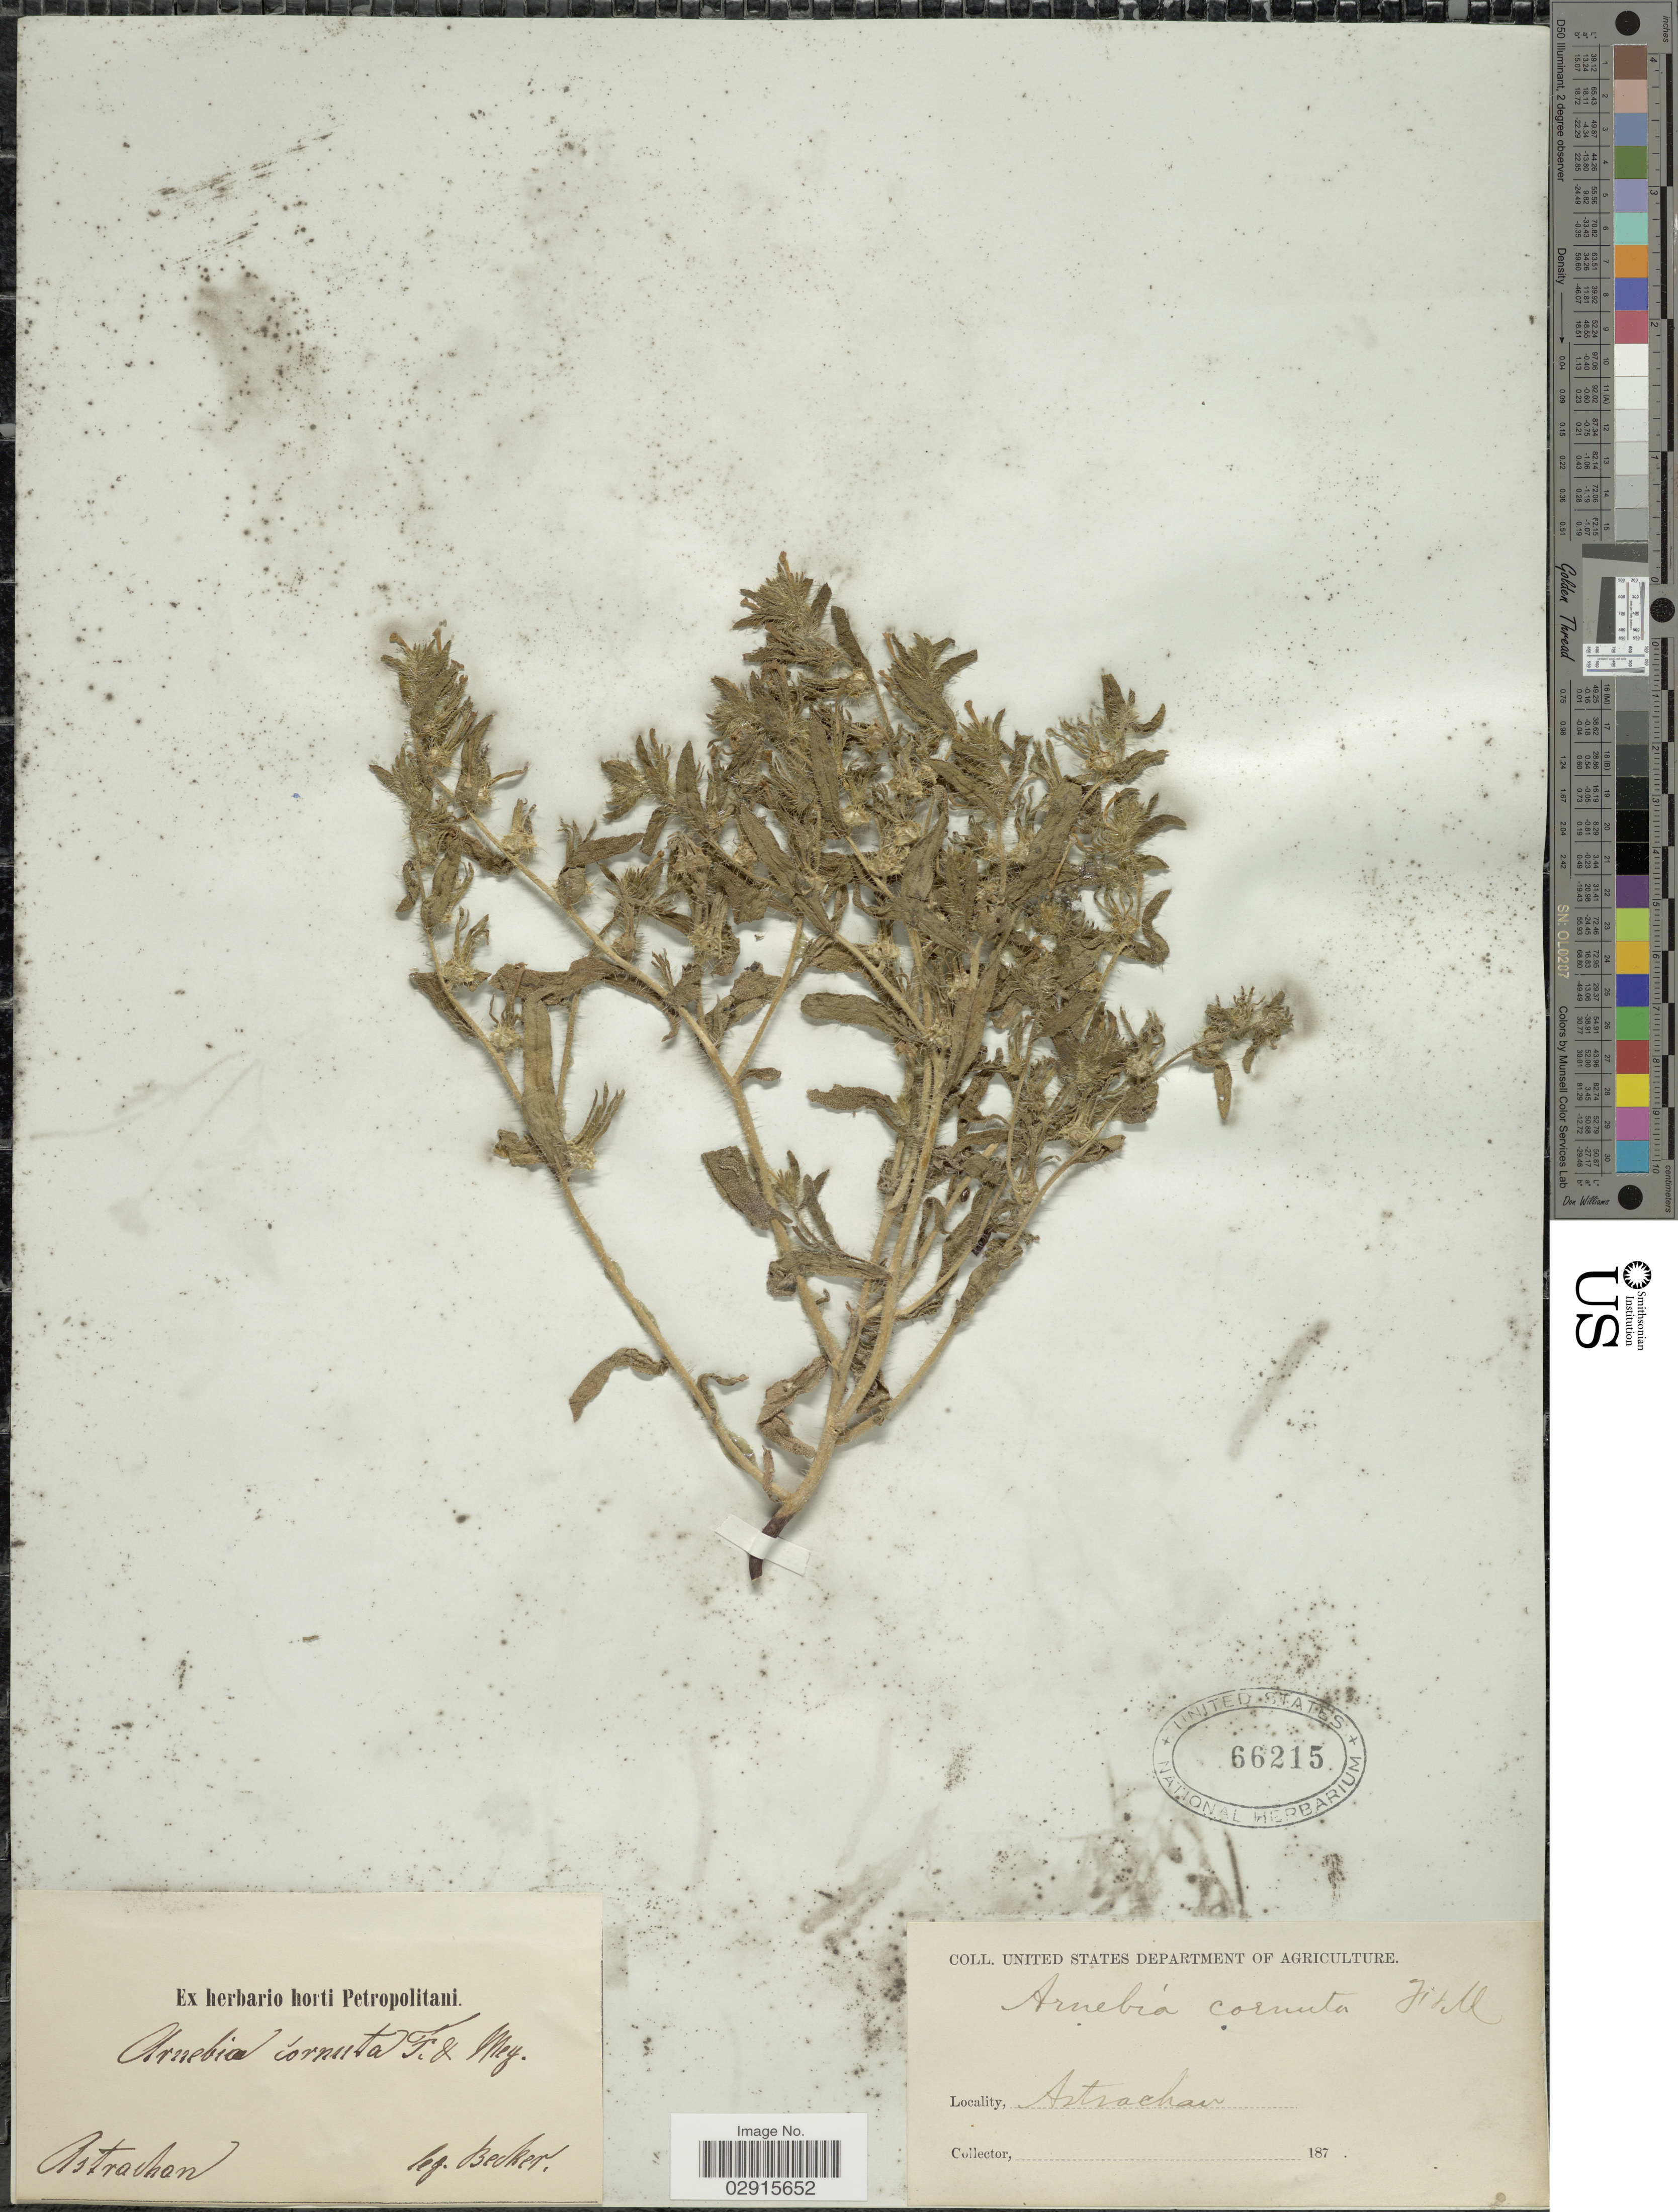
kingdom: Plantae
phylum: Tracheophyta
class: Magnoliopsida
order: Boraginales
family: Boraginaceae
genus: Arnebia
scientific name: Arnebia cornuta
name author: (Ledeb.) Fisch. & C.A. Mey.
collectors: -. Becker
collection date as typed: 187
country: Russian Federation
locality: Astrachan.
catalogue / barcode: US 66215